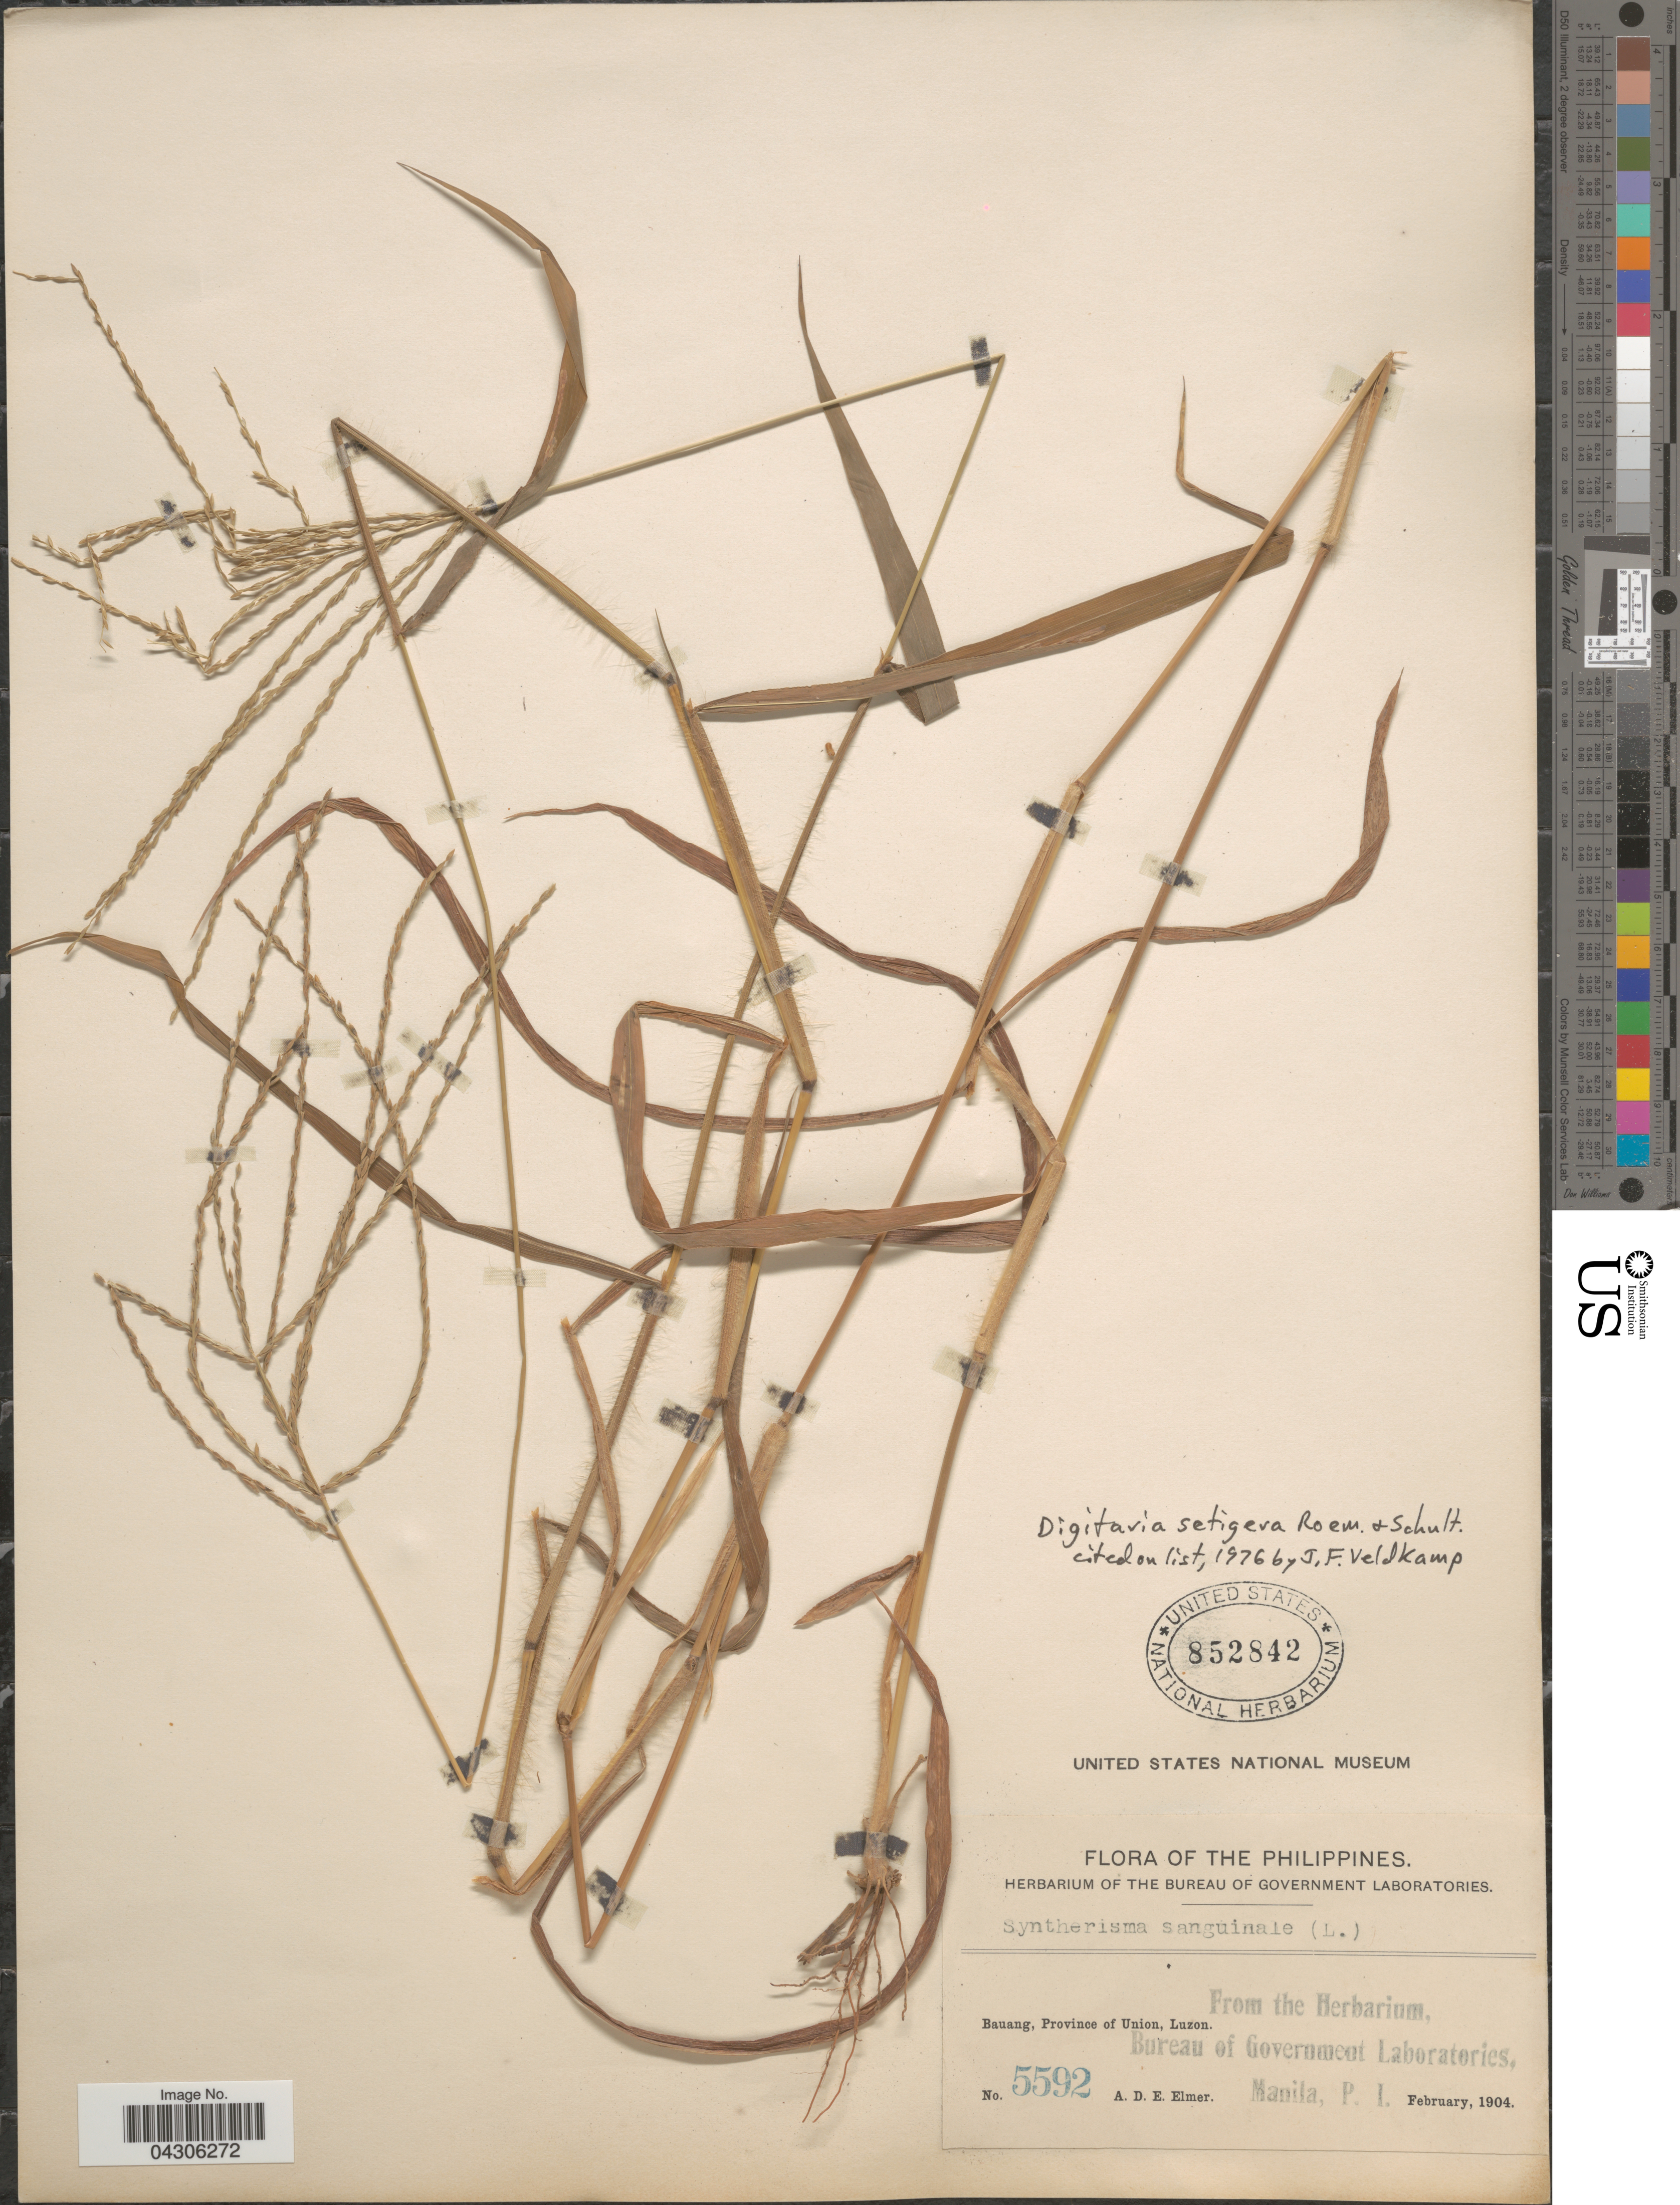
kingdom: Plantae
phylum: Tracheophyta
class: Liliopsida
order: Poales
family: Poaceae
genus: Digitaria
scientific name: Digitaria setigera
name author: Roth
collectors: A. D. E. Elmer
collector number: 5592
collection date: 1904-02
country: Philippines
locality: Bauang, Province of Union, Luzon.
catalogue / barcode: US 852842